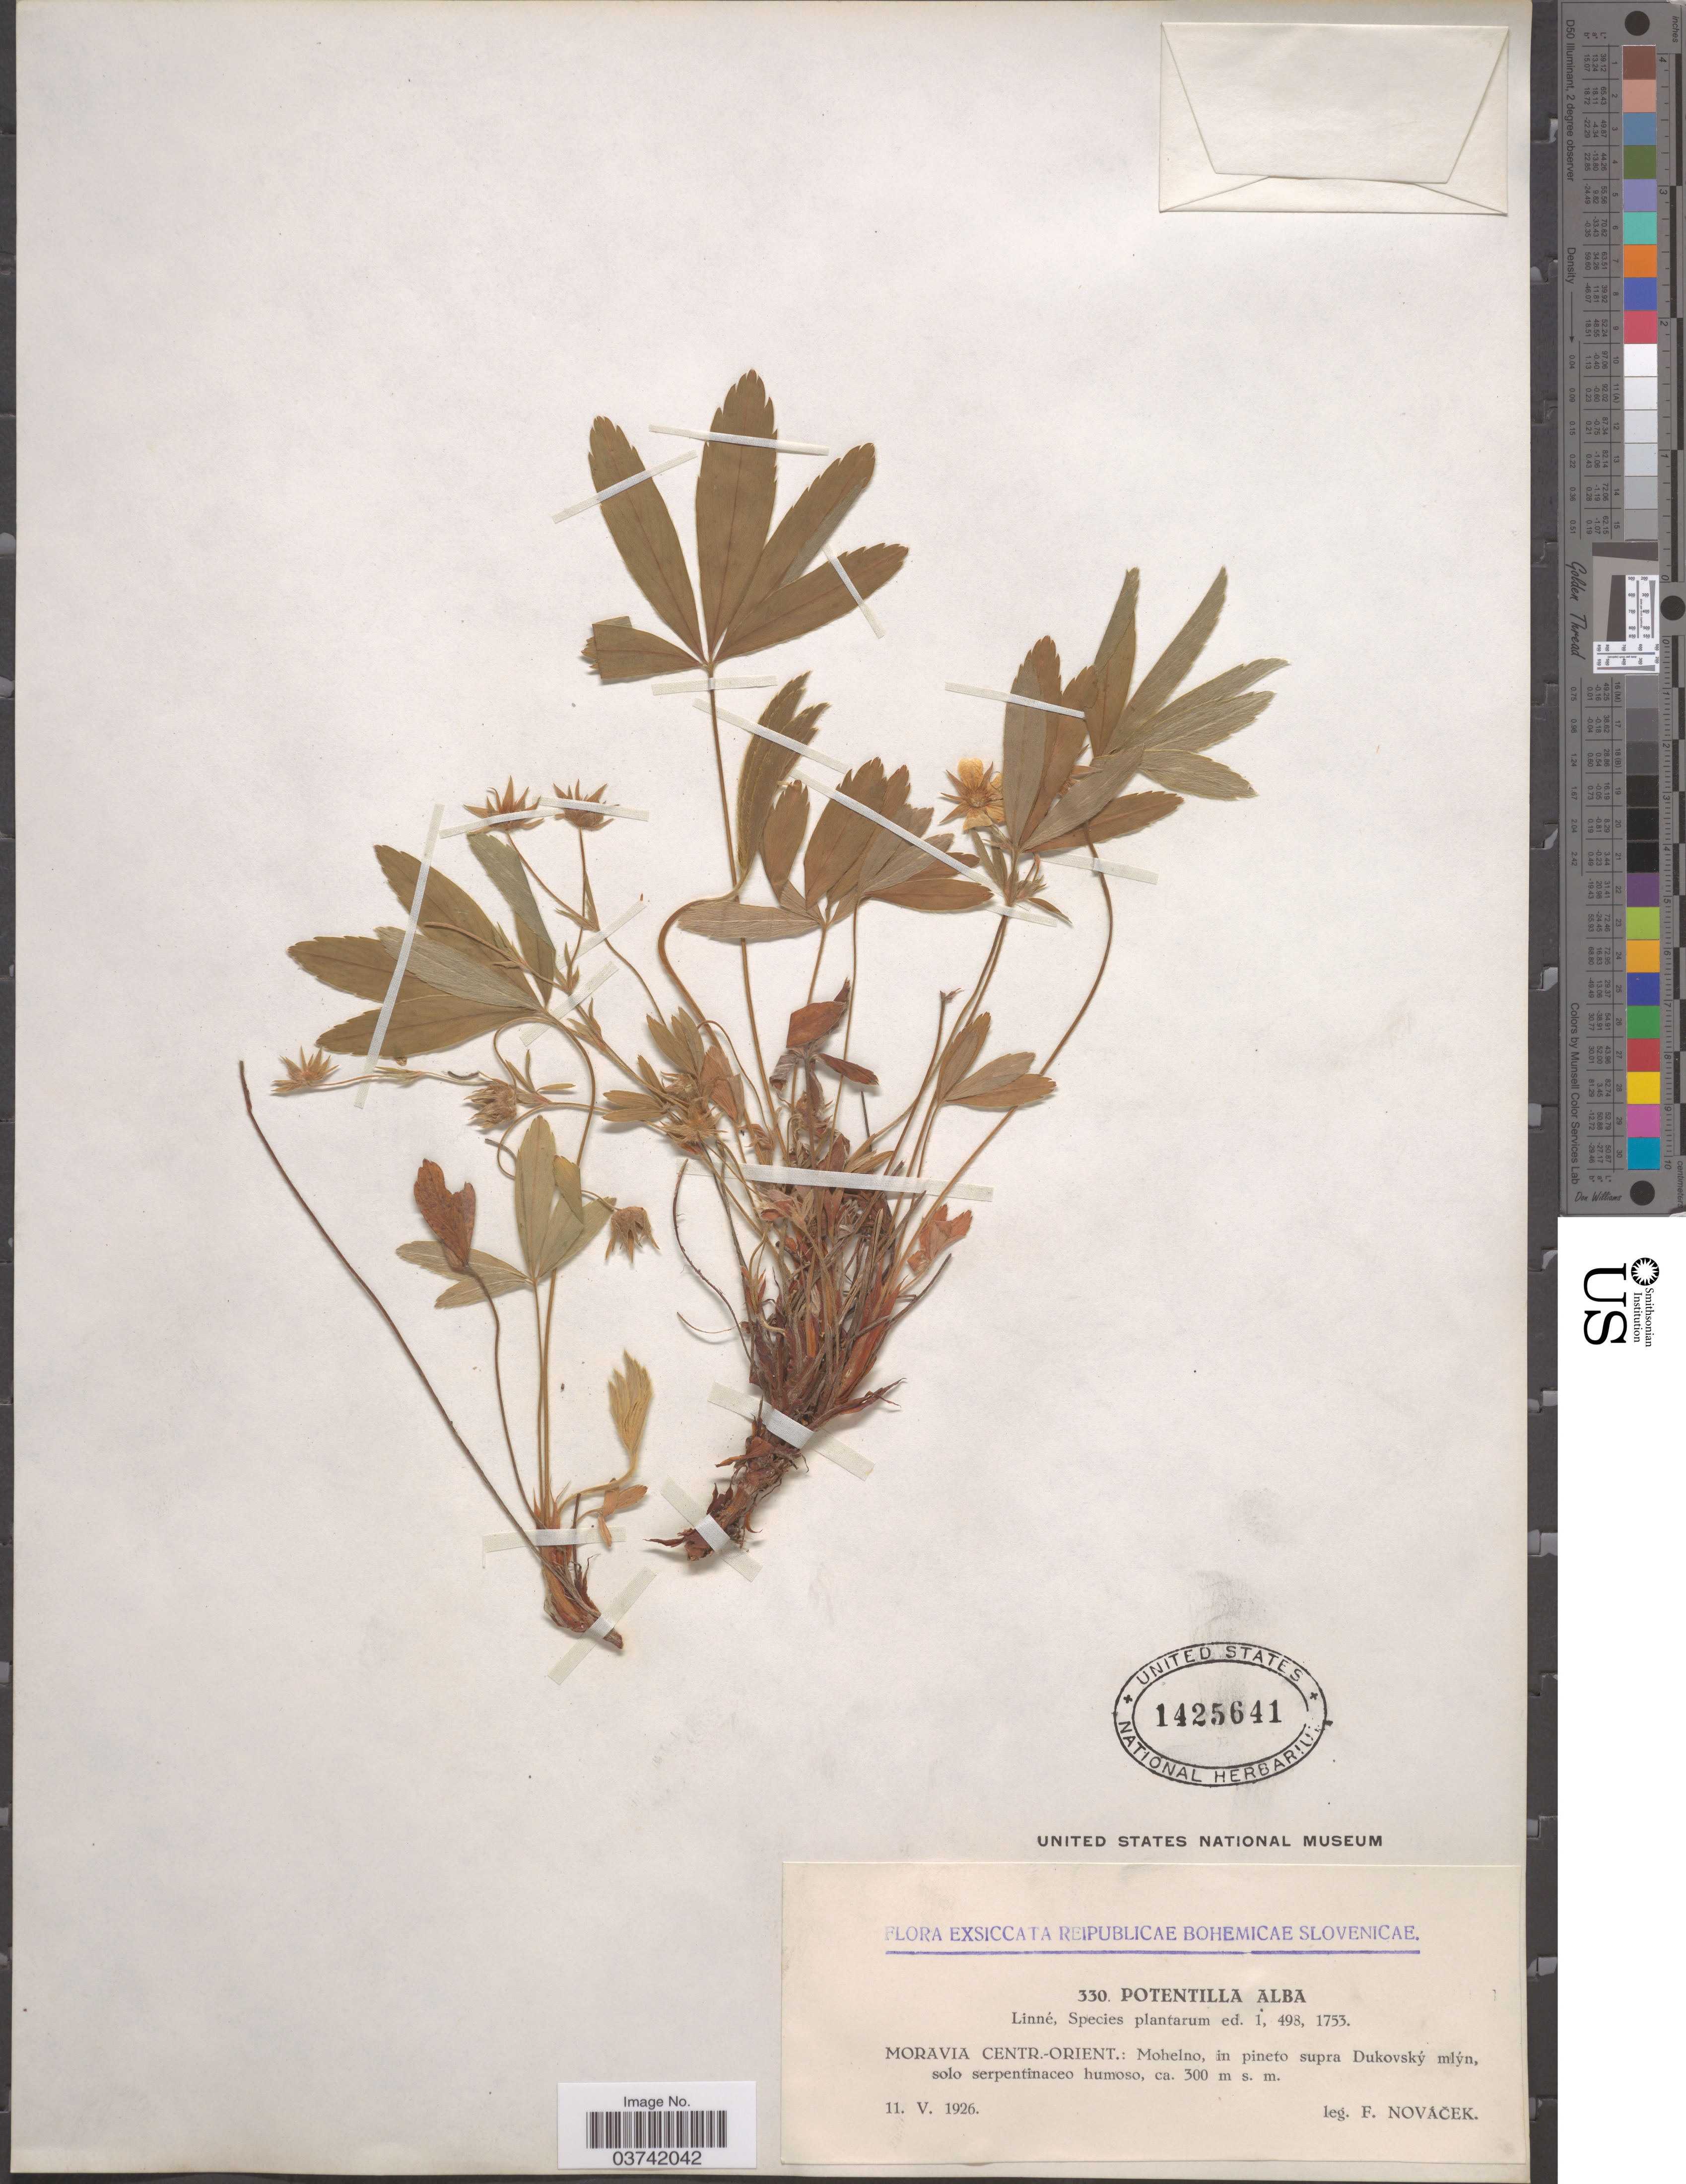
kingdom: Plantae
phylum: Tracheophyta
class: Magnoliopsida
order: Rosales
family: Rosaceae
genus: Potentilla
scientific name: Potentilla alba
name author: L.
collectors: F. Novacek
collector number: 330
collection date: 1926-05-11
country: Czechia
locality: Reipublicae Bohemicae Slovenicae. Moravia Centr.-Orient.: Mohelno, in pineto supra Dukovský mlýn.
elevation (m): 300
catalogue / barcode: US 1425641